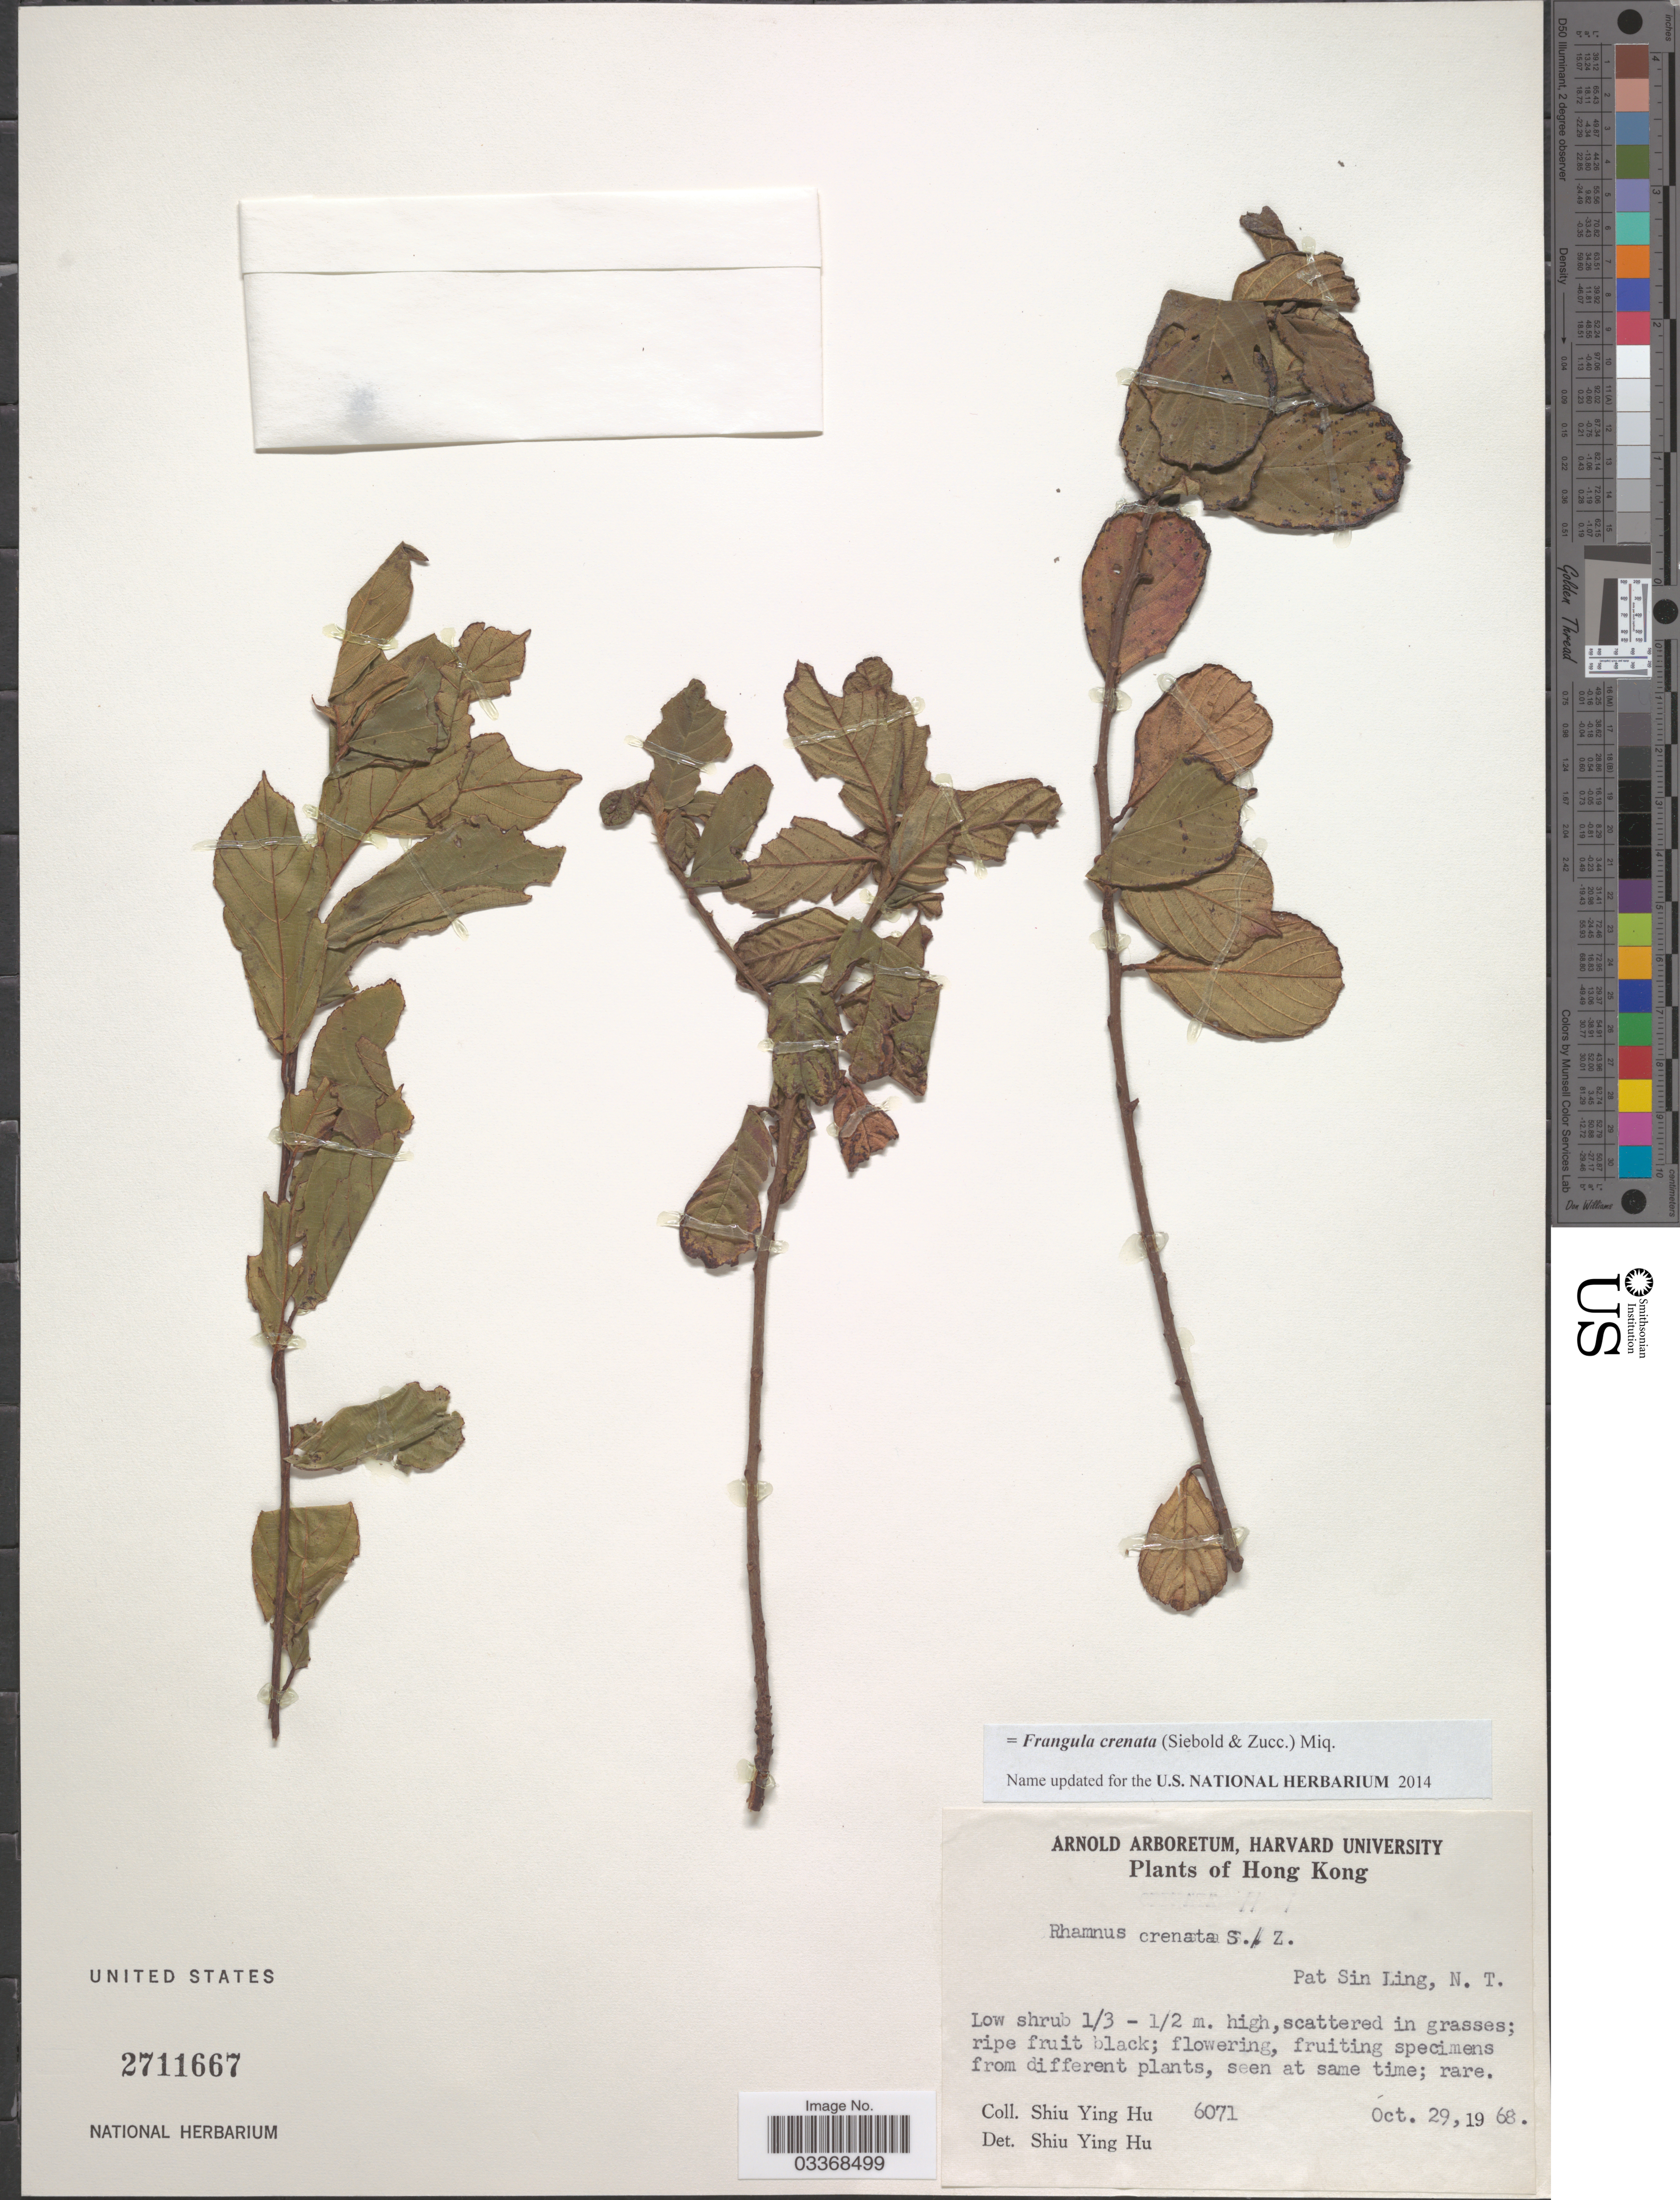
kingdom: Plantae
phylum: Tracheophyta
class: Magnoliopsida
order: Rosales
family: Rhamnaceae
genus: Frangula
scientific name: Frangula crenata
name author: (Siebold & Zucc.) Miq.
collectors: S. Y. Hu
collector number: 6071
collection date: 1968-10-29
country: China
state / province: Hong Kong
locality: Pat Sin Ling, N. T.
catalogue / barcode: US 2711667